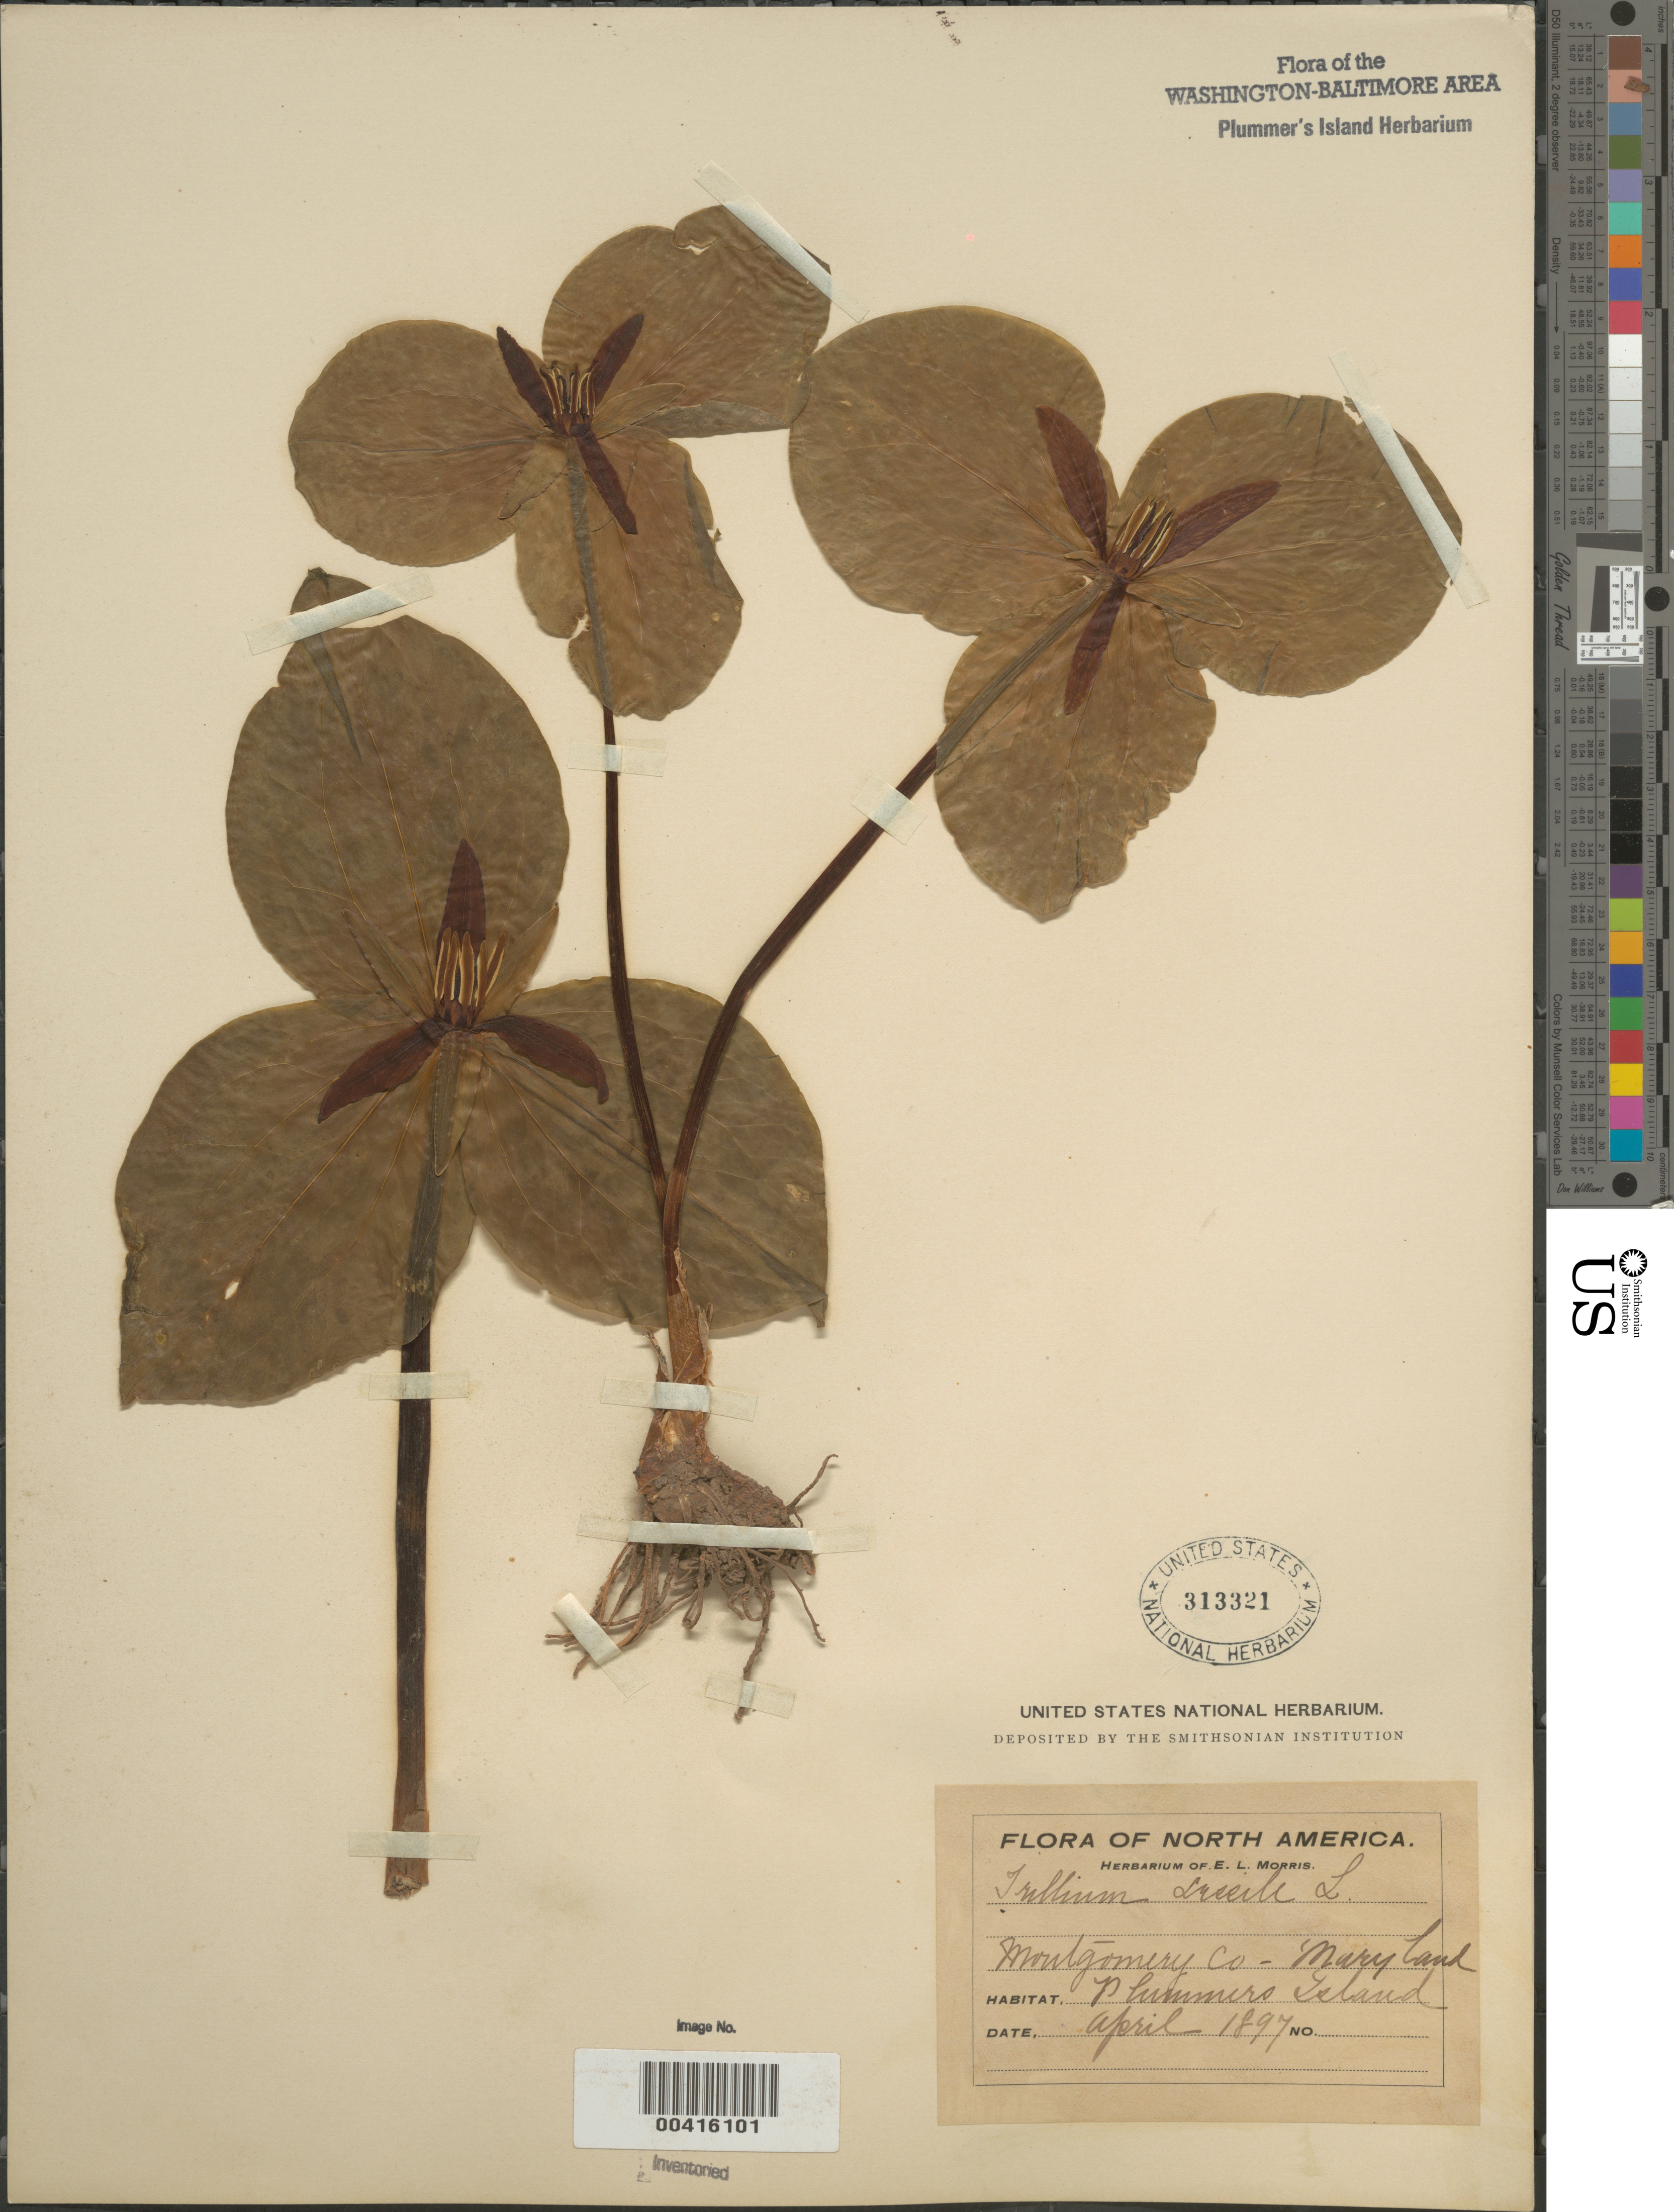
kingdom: Plantae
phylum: Tracheophyta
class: Liliopsida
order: Liliales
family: Melanthiaceae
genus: Trillium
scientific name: Trillium sessile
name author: L.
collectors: E. L. Morris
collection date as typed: Apr 1897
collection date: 1897-04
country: United States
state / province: Maryland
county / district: Montgomery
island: Plummers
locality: Plummer's Island C. & O. Canal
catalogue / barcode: US 313321